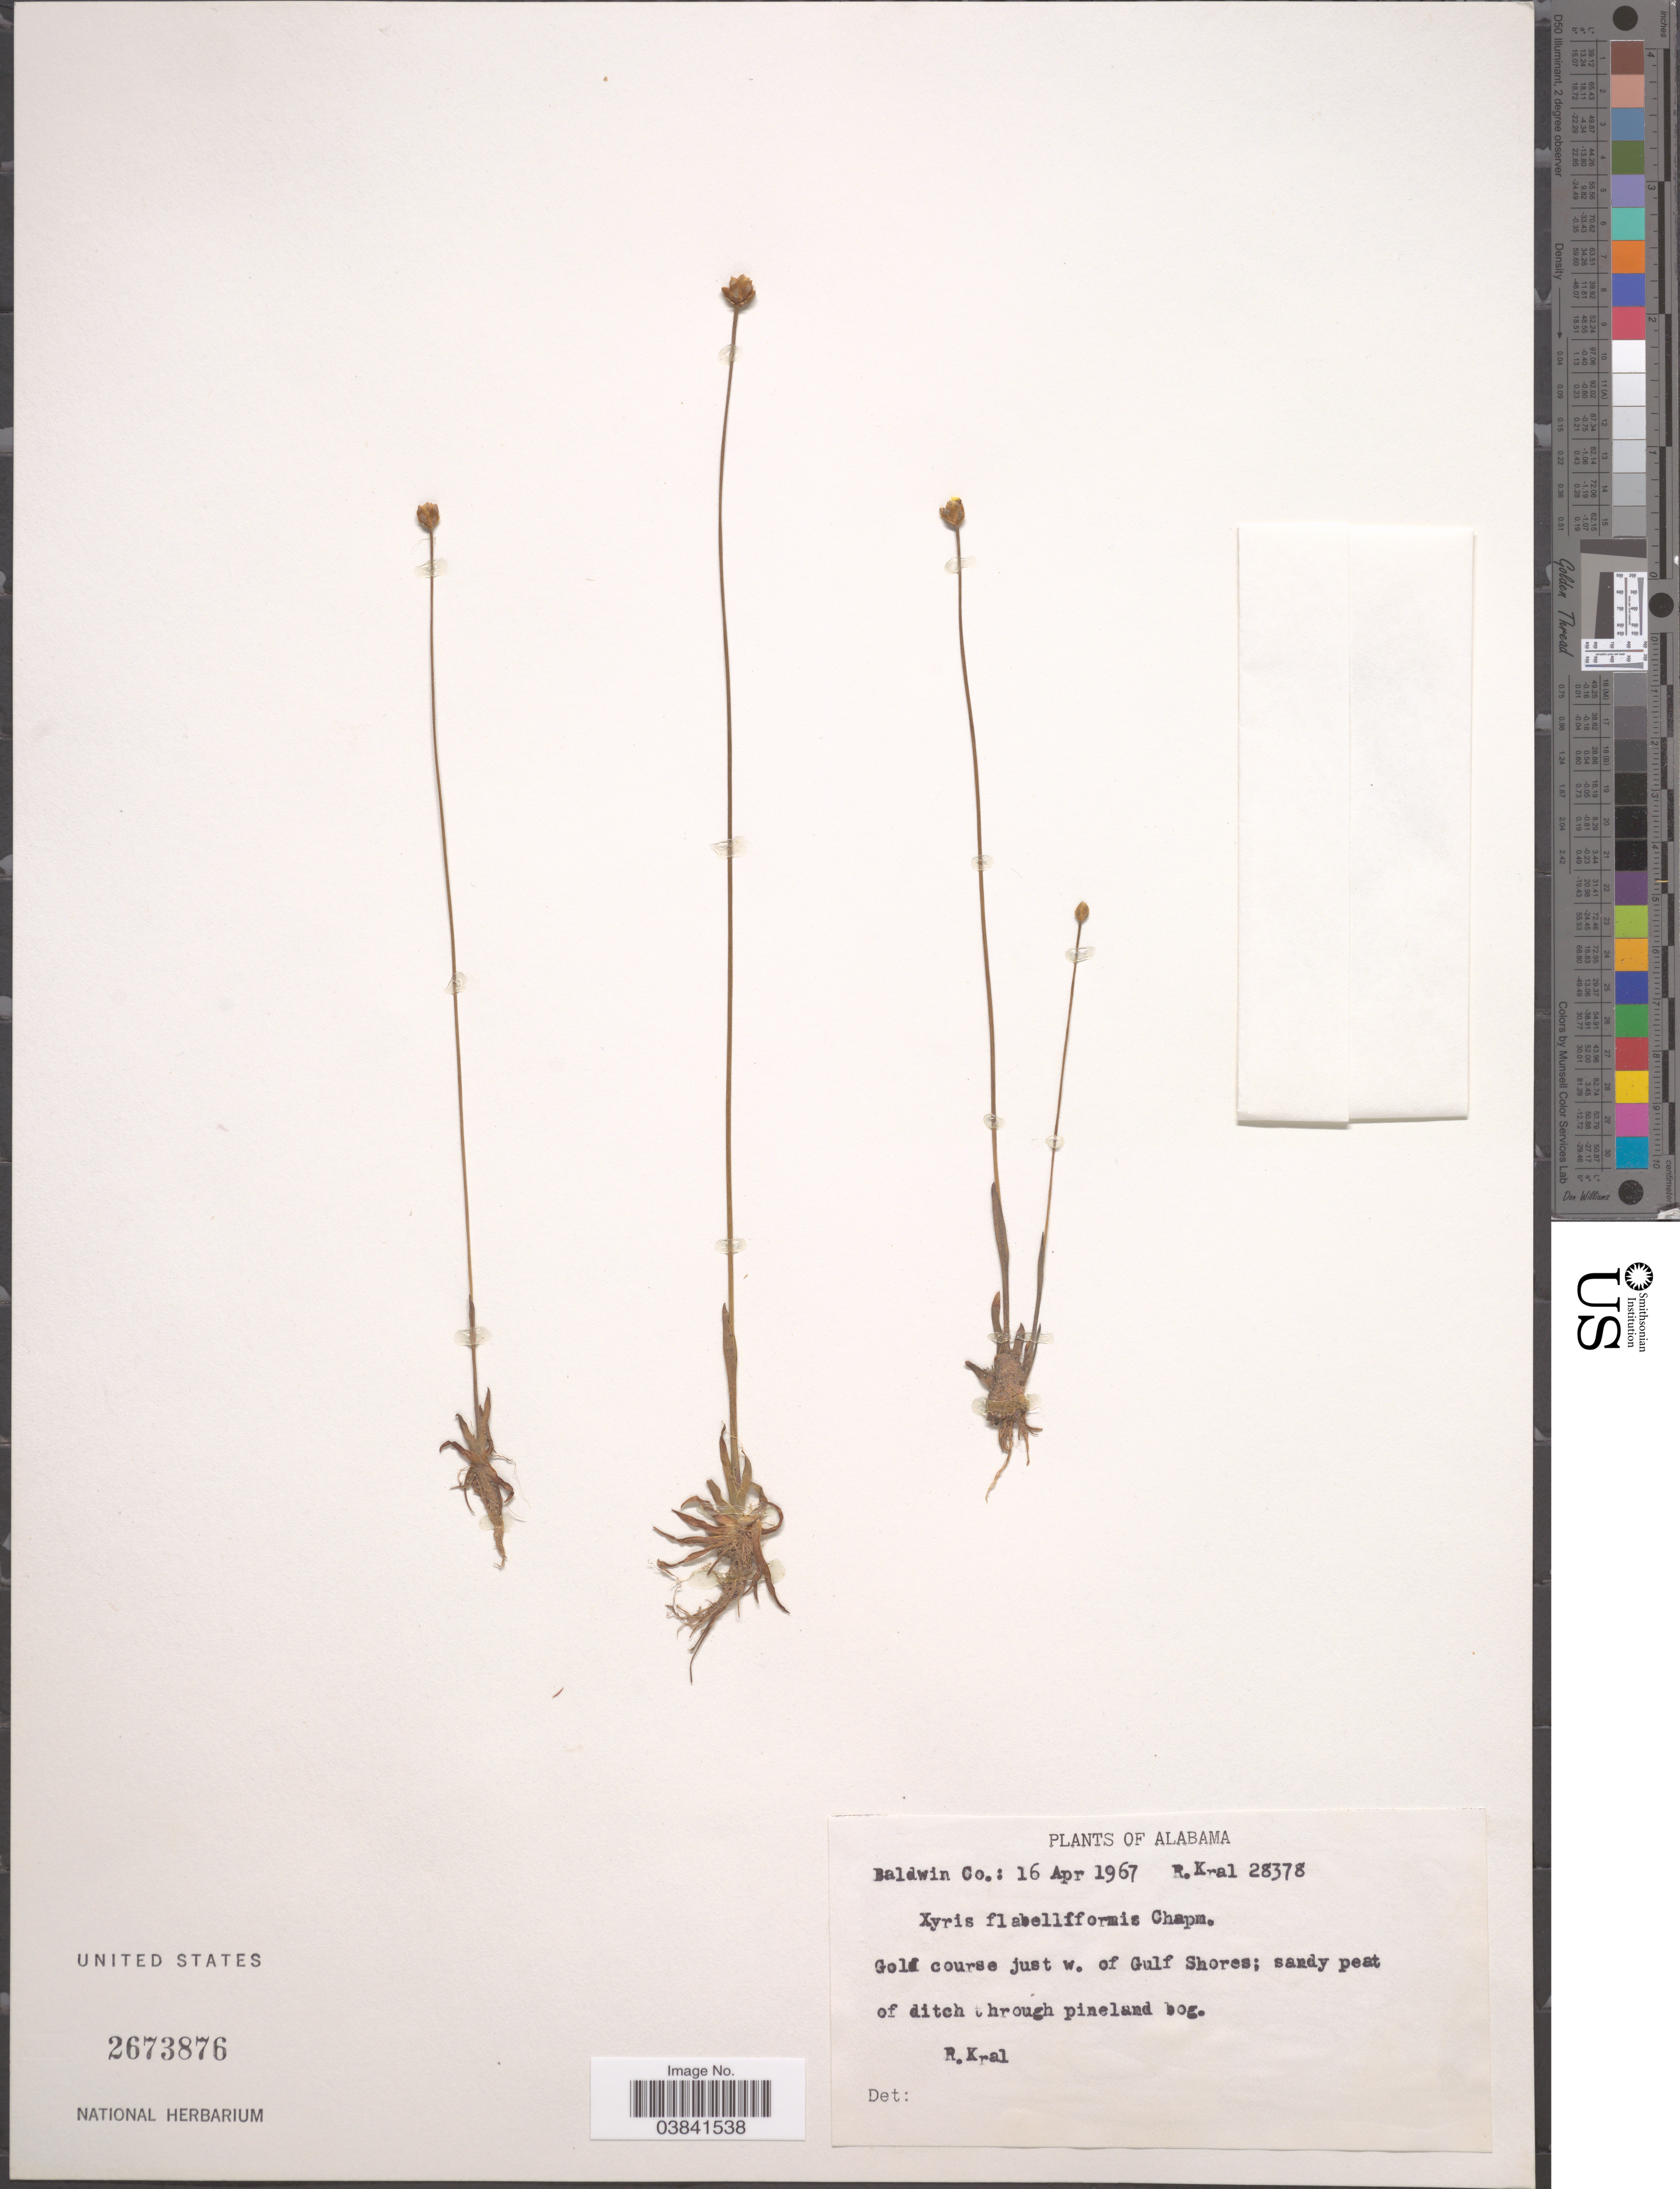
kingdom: Plantae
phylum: Tracheophyta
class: Liliopsida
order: Poales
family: Xyridaceae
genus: Xyris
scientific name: Xyris flabelliformis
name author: Chapm.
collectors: R. Kral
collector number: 28378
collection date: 1967-04-16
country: United States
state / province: Alabama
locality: Baldwin Co.: Gold course just w. of Gulf Shores.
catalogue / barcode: US 2673876